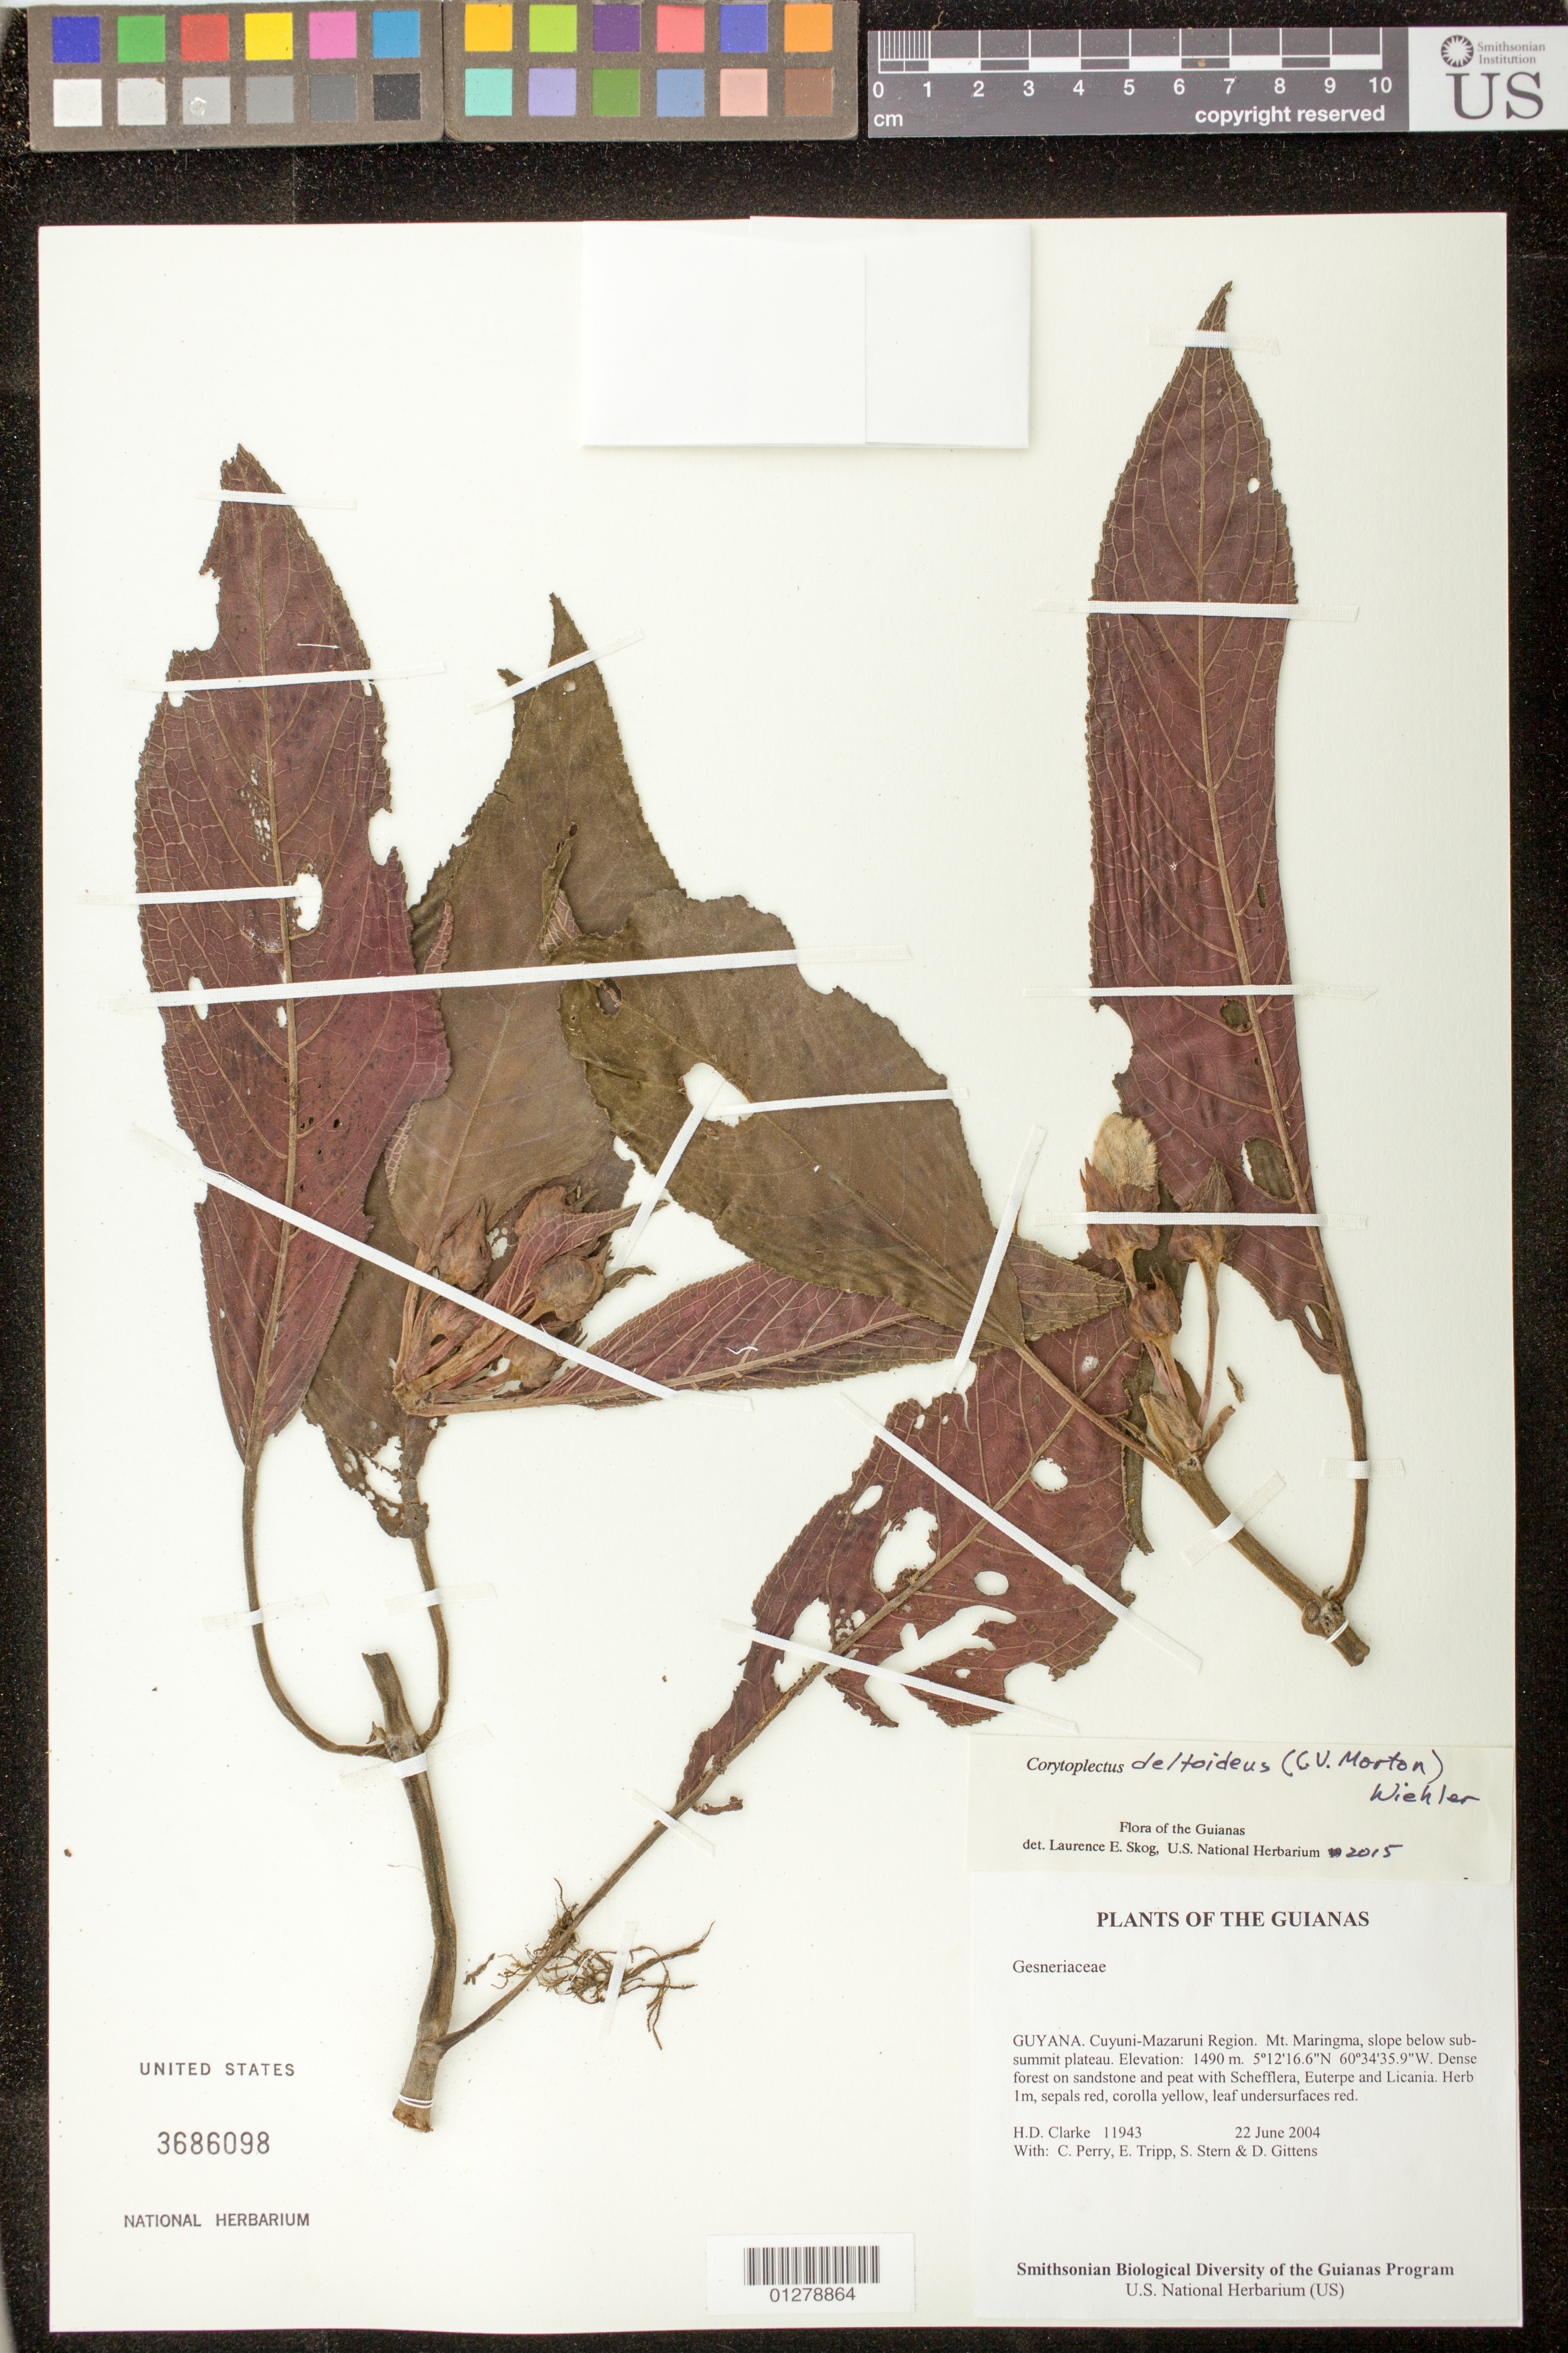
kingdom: Plantae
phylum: Tracheophyta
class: Magnoliopsida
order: Lamiales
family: Gesneriaceae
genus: Corytoplectus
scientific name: Corytoplectus deltoideus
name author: (C.V. Morton) Wiehler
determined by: Skog, Laurence E.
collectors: H. D. Clarke, C. Perry, E. Tripp, S. R. Stern & D. Gittens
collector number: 11943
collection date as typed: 22 June 2004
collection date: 2004-06-22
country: Guyana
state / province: Cuyuni-Mazaruni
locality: Mt. Maringma, slope below sub-summit plateau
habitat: Dense forest on sandstone and peat with Schefflera, Euterpe and Licania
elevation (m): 1490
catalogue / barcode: US 3686098